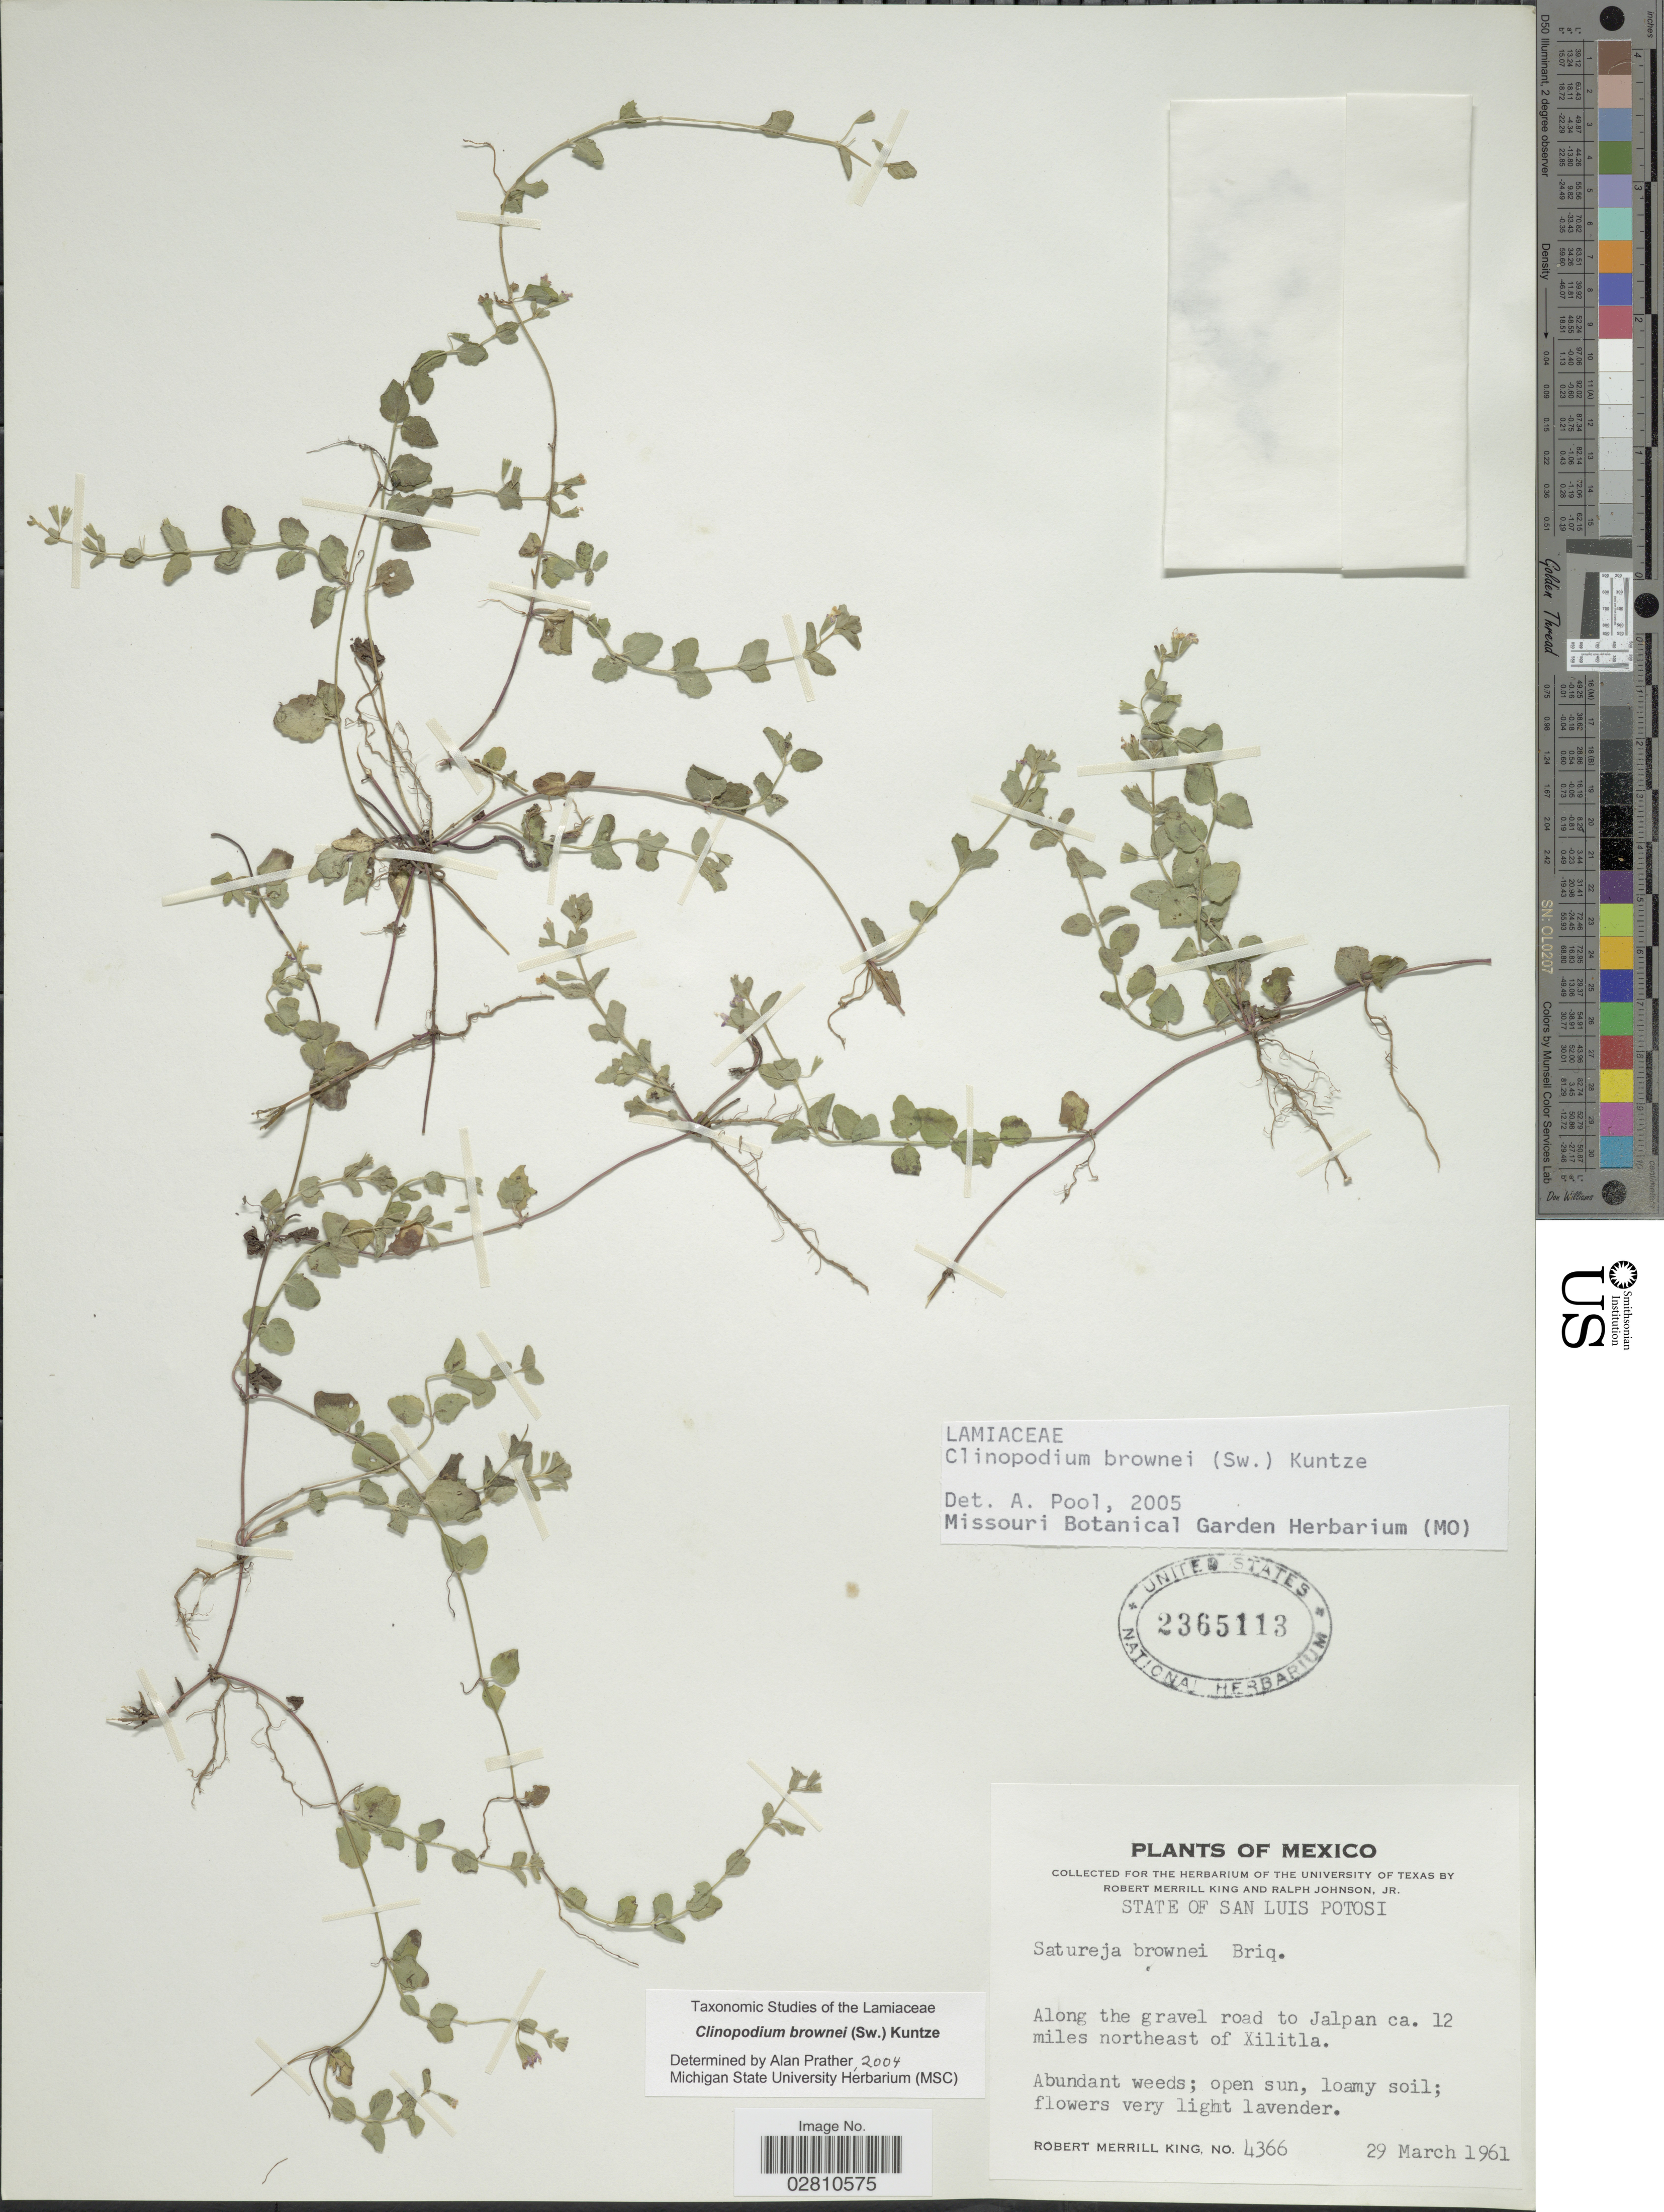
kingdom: Plantae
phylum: Tracheophyta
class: Magnoliopsida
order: Lamiales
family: Lamiaceae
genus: Clinopodium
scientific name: Clinopodium brownei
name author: (Sw.) Kuntze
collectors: R. M. King & R. Johnson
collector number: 4366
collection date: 1961-03-29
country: Mexico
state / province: San Luis Potosí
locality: Along the gravel road to Jalpan ca. 12 miles northeast of Xilitla.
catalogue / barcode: US 2365113